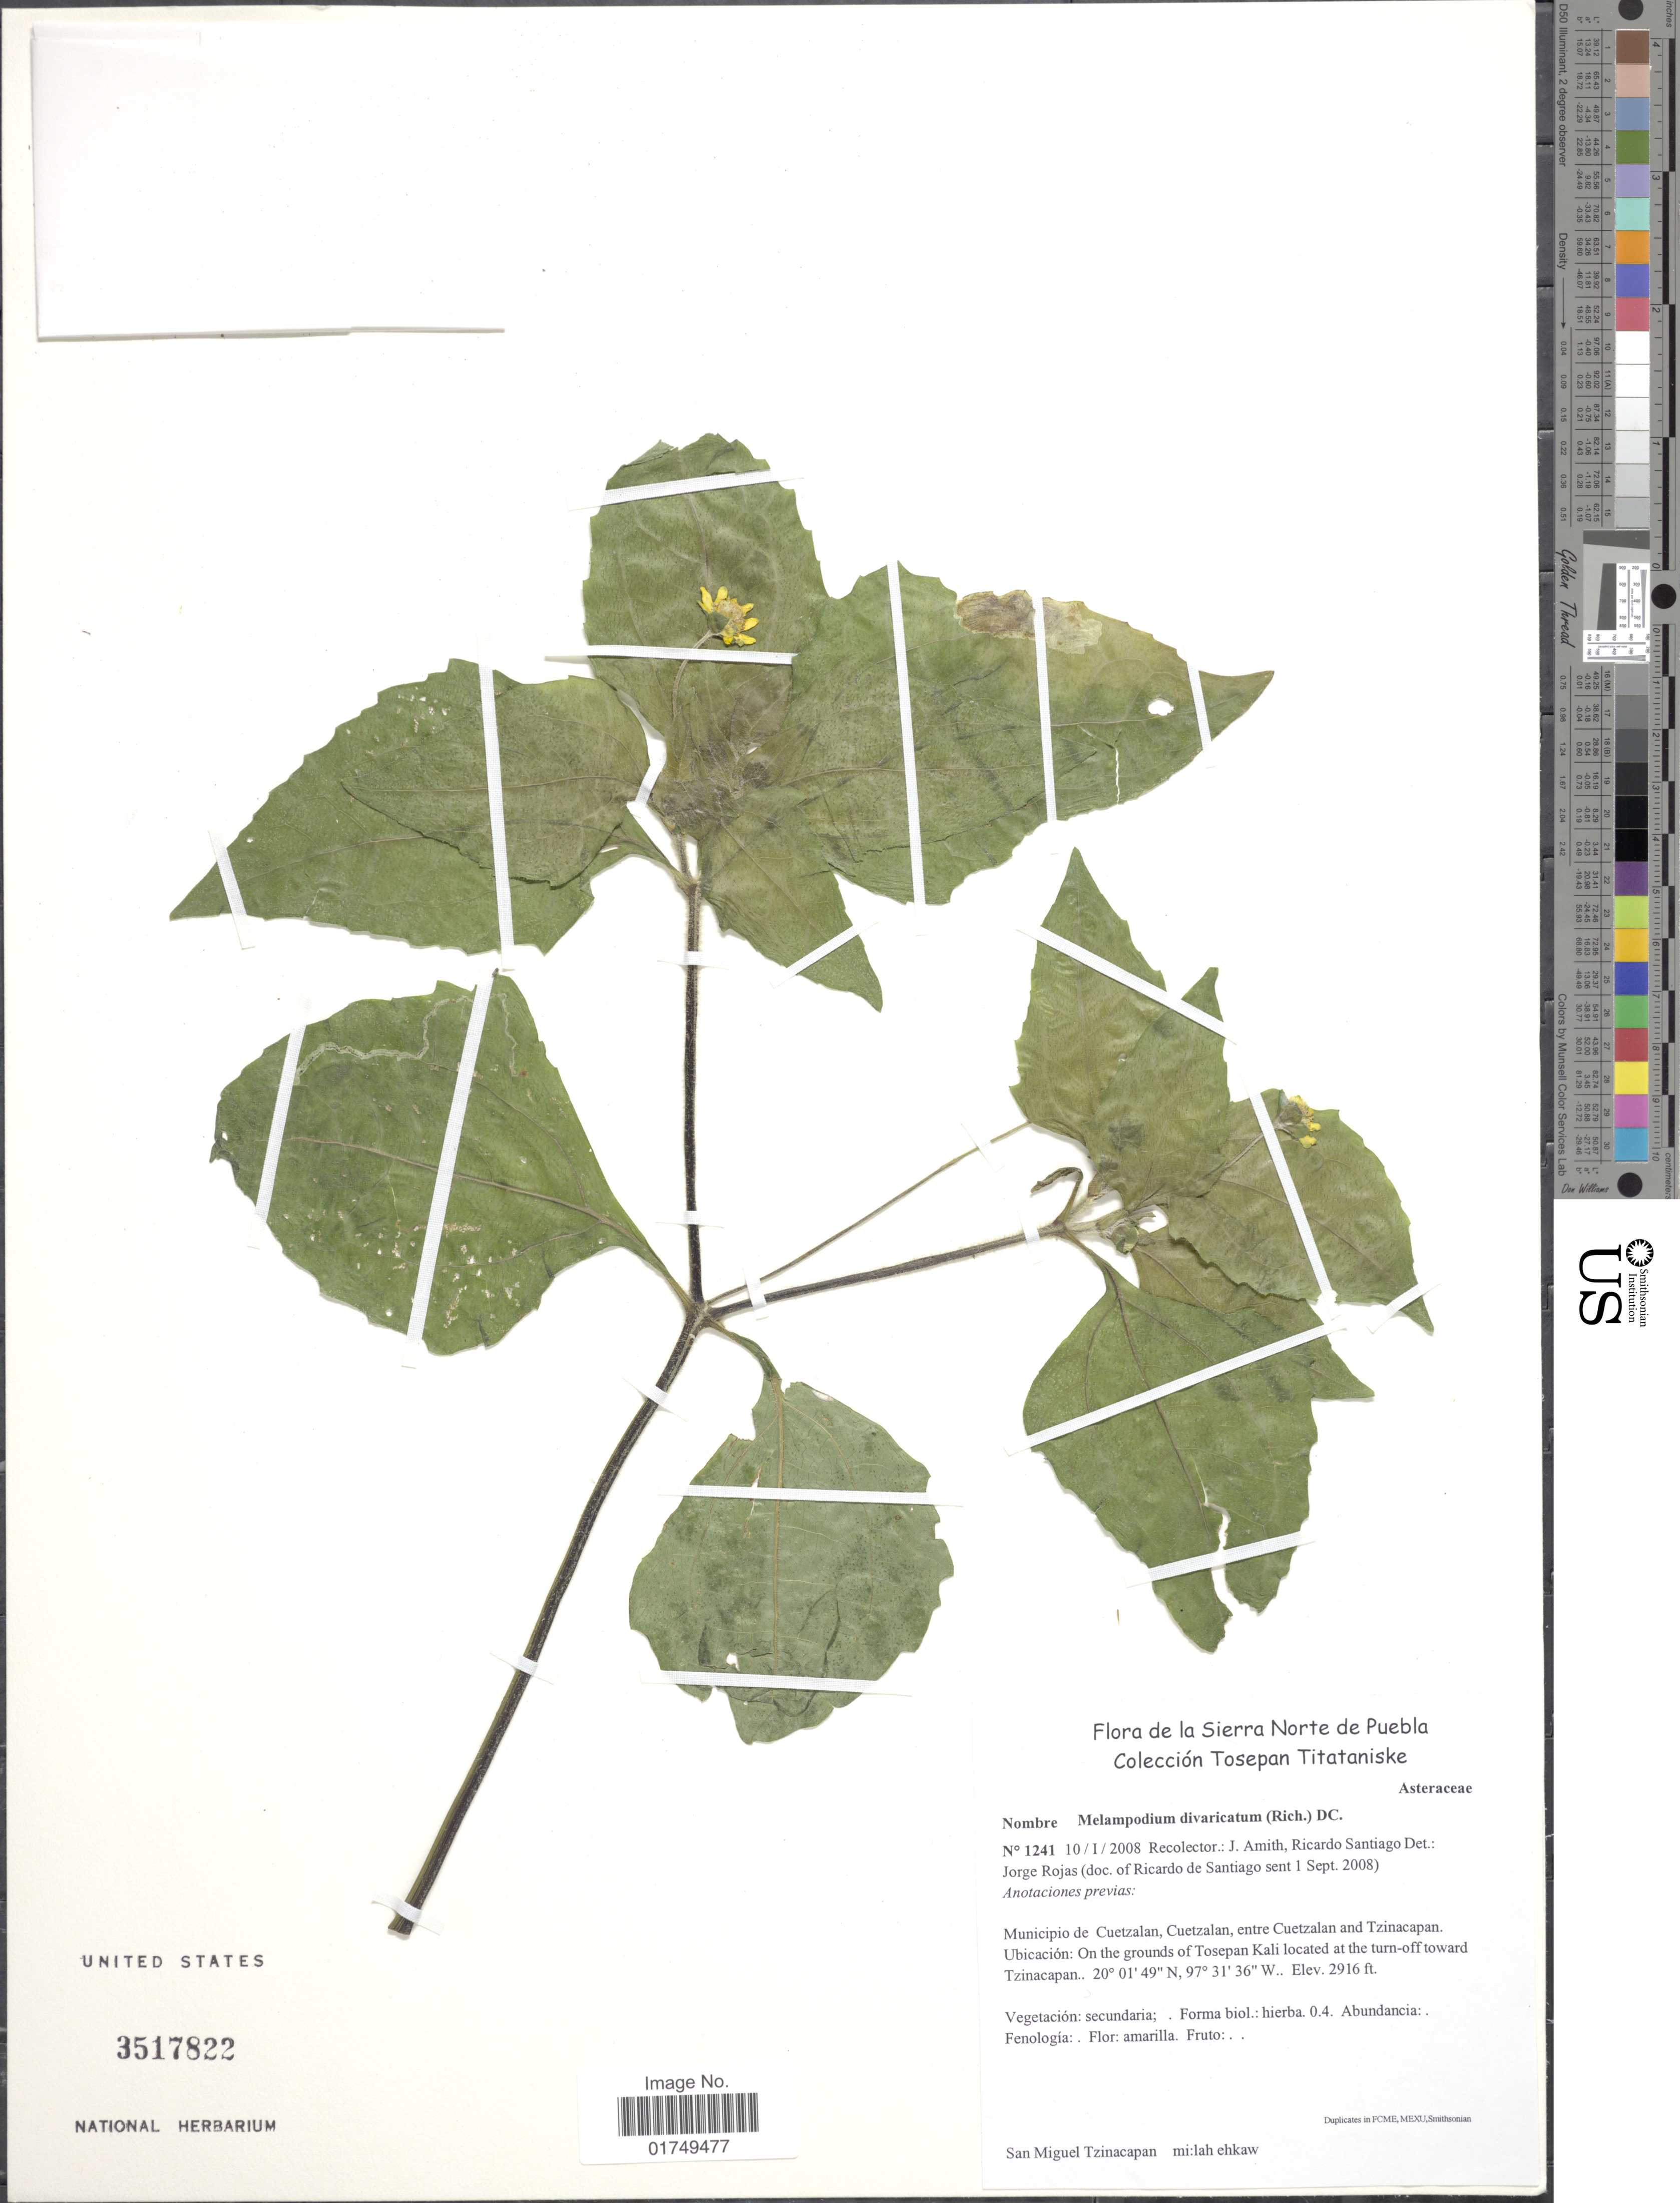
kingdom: Plantae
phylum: Tracheophyta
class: Magnoliopsida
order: Asterales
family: Asteraceae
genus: Melampodium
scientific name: Melampodium divaricatum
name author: (Rich.) DC.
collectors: J. D. Amith & R. Santiago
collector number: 1241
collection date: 2008-01-10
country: Mexico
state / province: Puebla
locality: Sierra Norte de Puebla, Tosepan Titataniske, Municipio de Cuetzalan, Cuetzalan, entre Cuetzalan and Tzinacapan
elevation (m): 889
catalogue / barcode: US 3517822